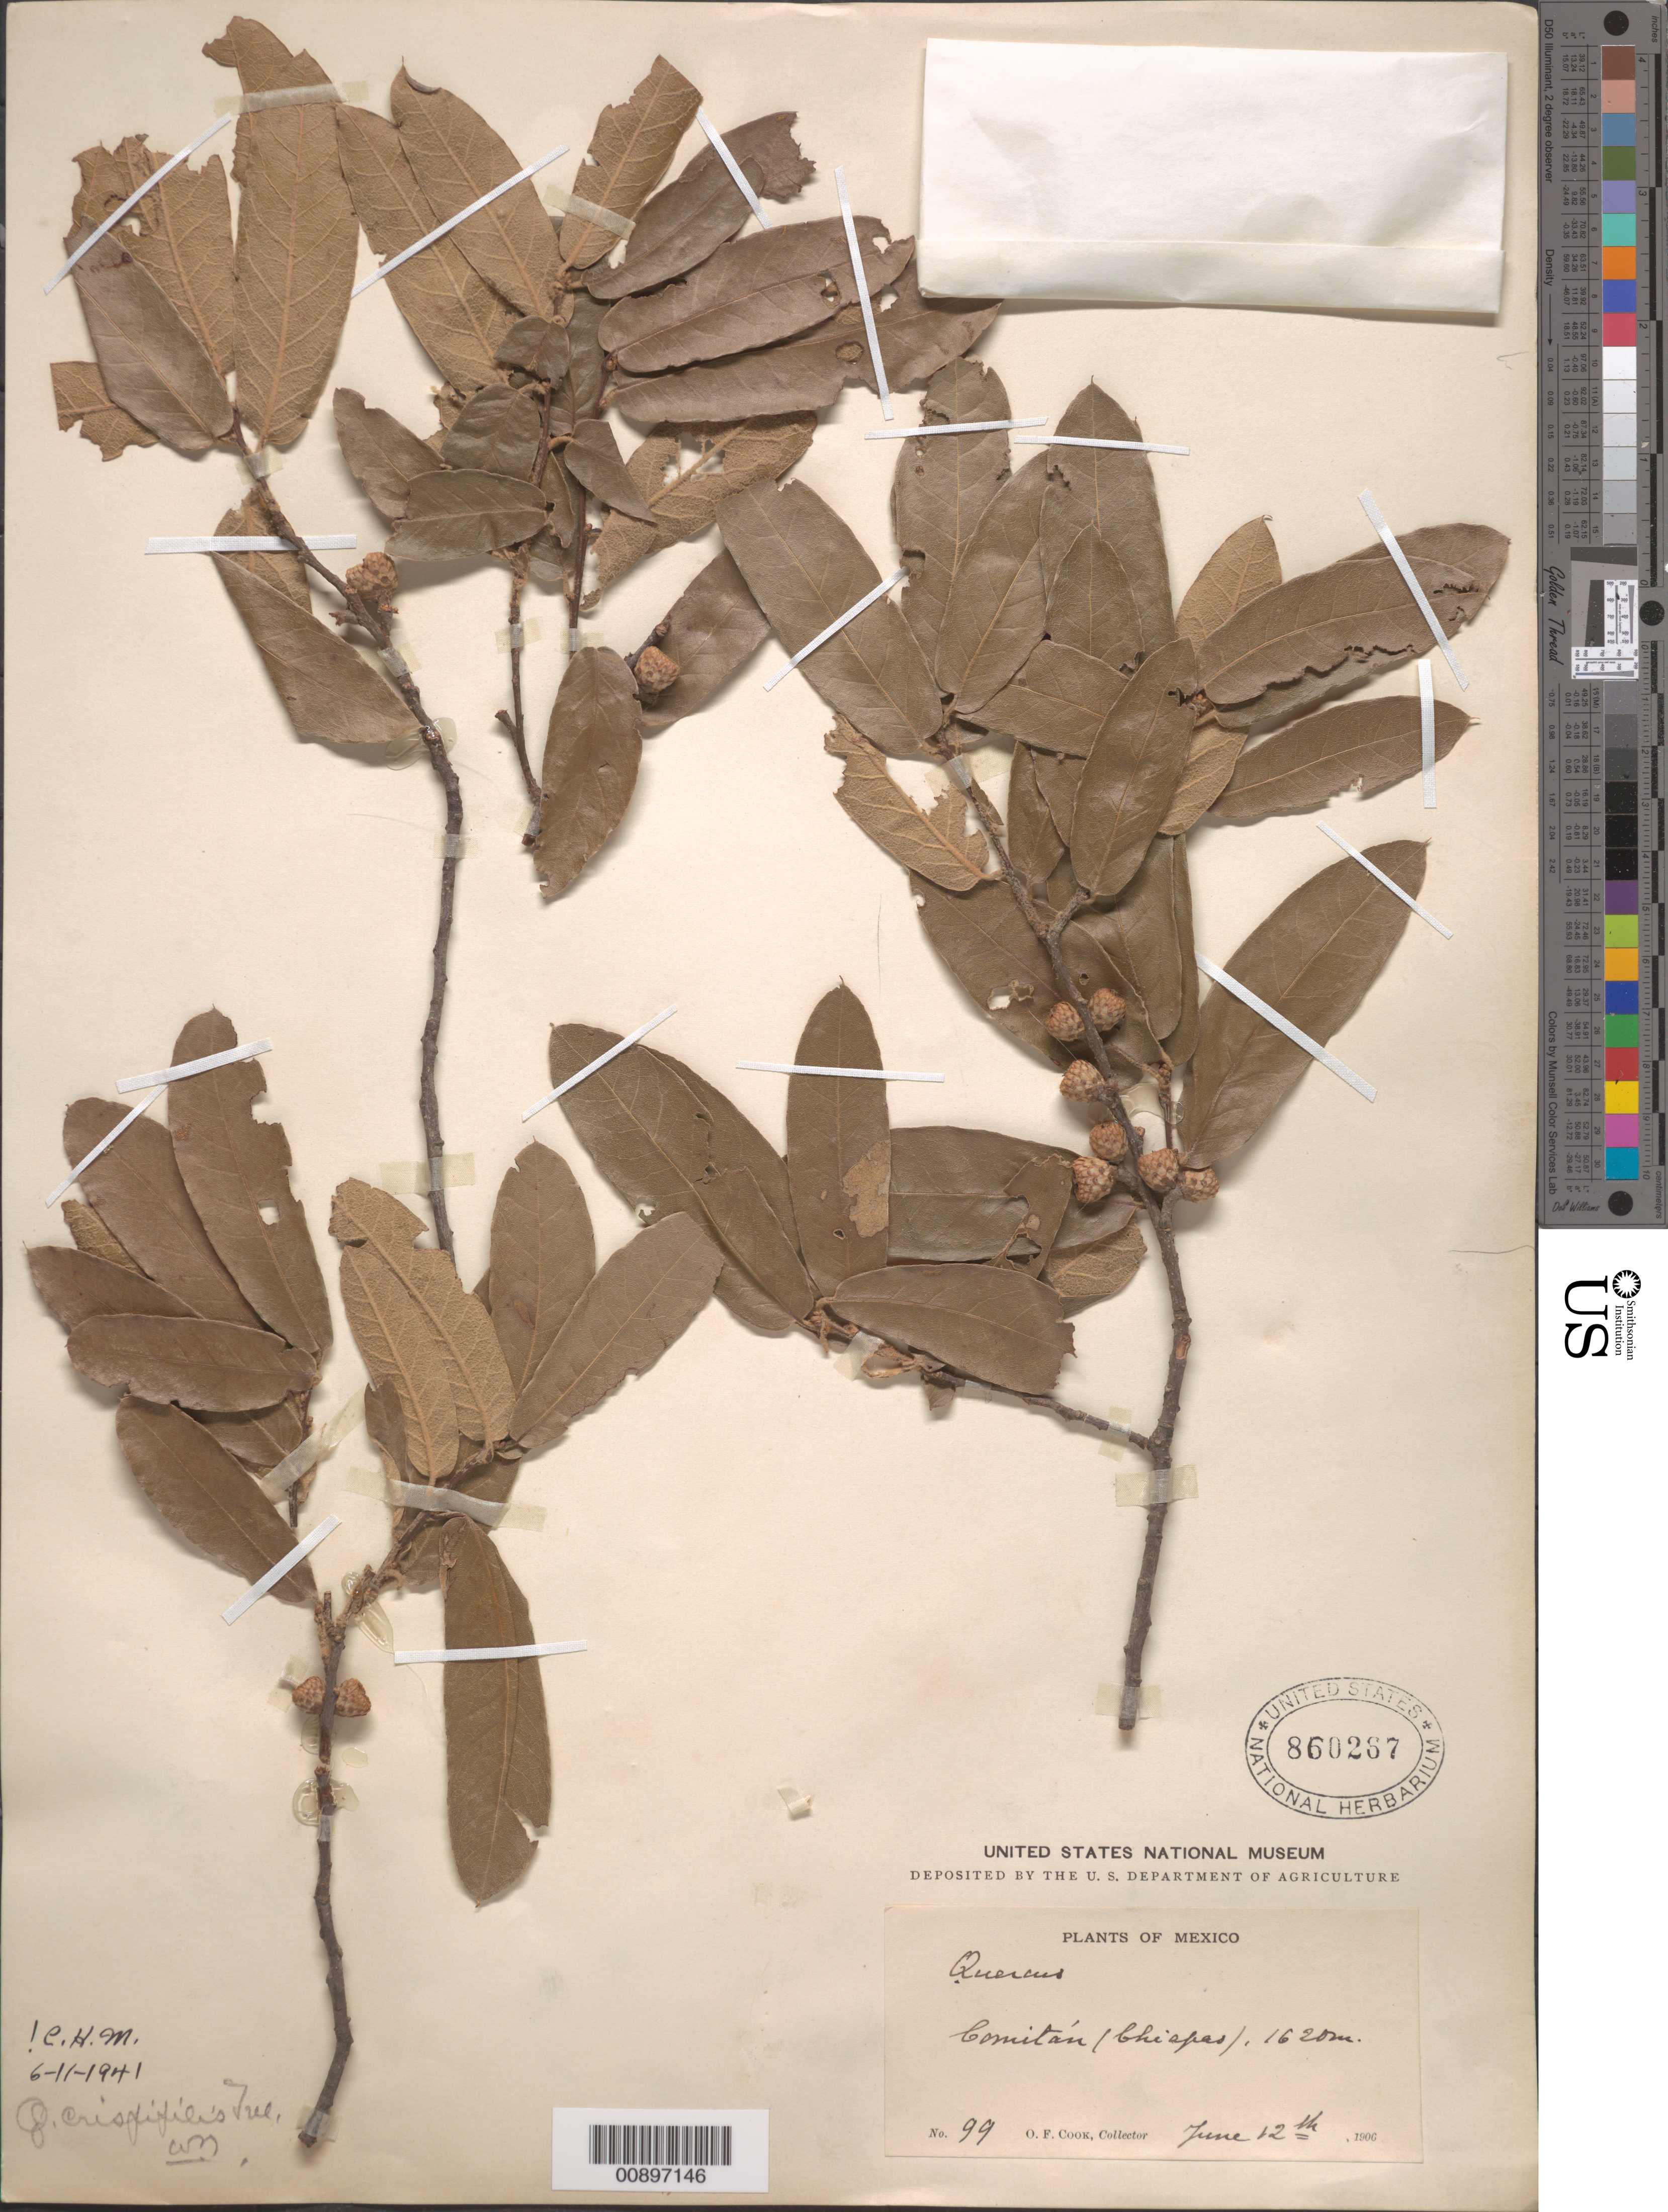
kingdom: Plantae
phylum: Tracheophyta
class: Magnoliopsida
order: Fagales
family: Fagaceae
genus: Quercus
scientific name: Quercus crispipilis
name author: Trel.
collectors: O. F. Cook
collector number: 99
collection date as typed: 12 Jun 1906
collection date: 1906-06-12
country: Mexico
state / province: Chiapas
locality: Comitán (Chiapas).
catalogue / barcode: US 860267